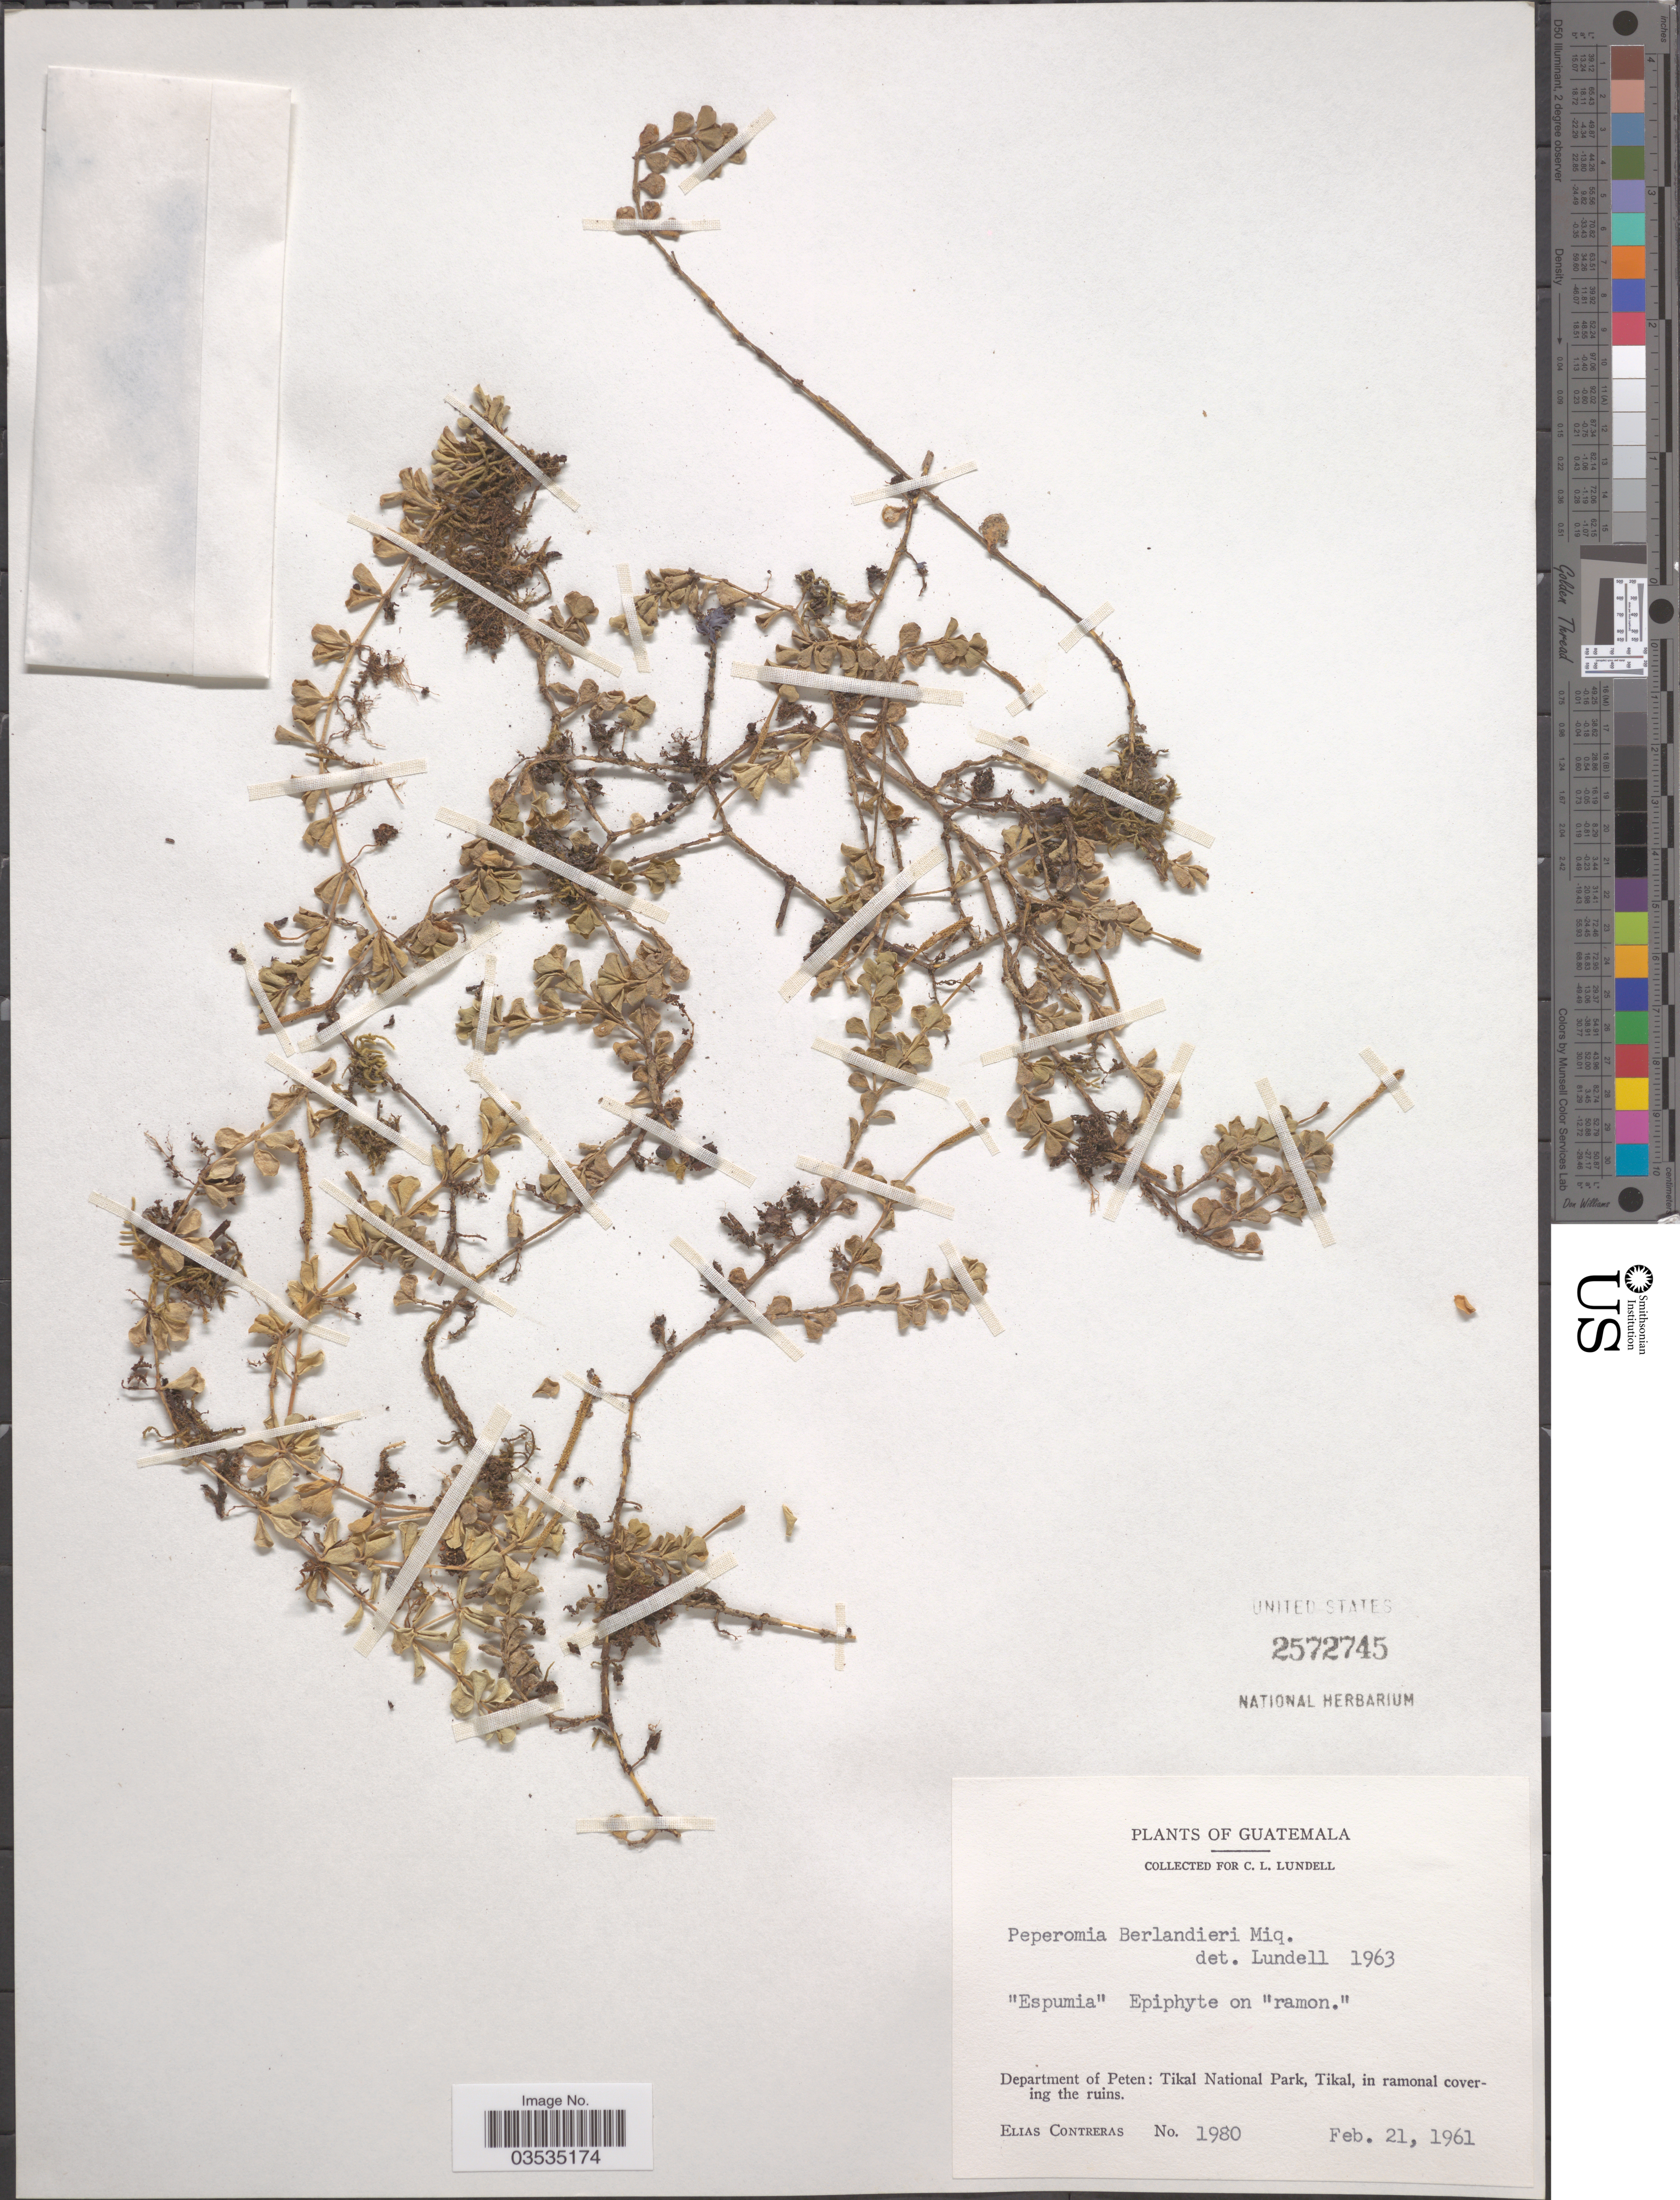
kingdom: Plantae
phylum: Tracheophyta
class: Magnoliopsida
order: Piperales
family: Piperaceae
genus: Peperomia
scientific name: Peperomia berlandieri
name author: Miq.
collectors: E. Contreras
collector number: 1980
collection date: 1961-02-21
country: Guatemala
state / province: El Peten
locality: Department of Peten: Tikal National Park, Tikal, in ramonal covering the ruins.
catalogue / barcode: US 2572745